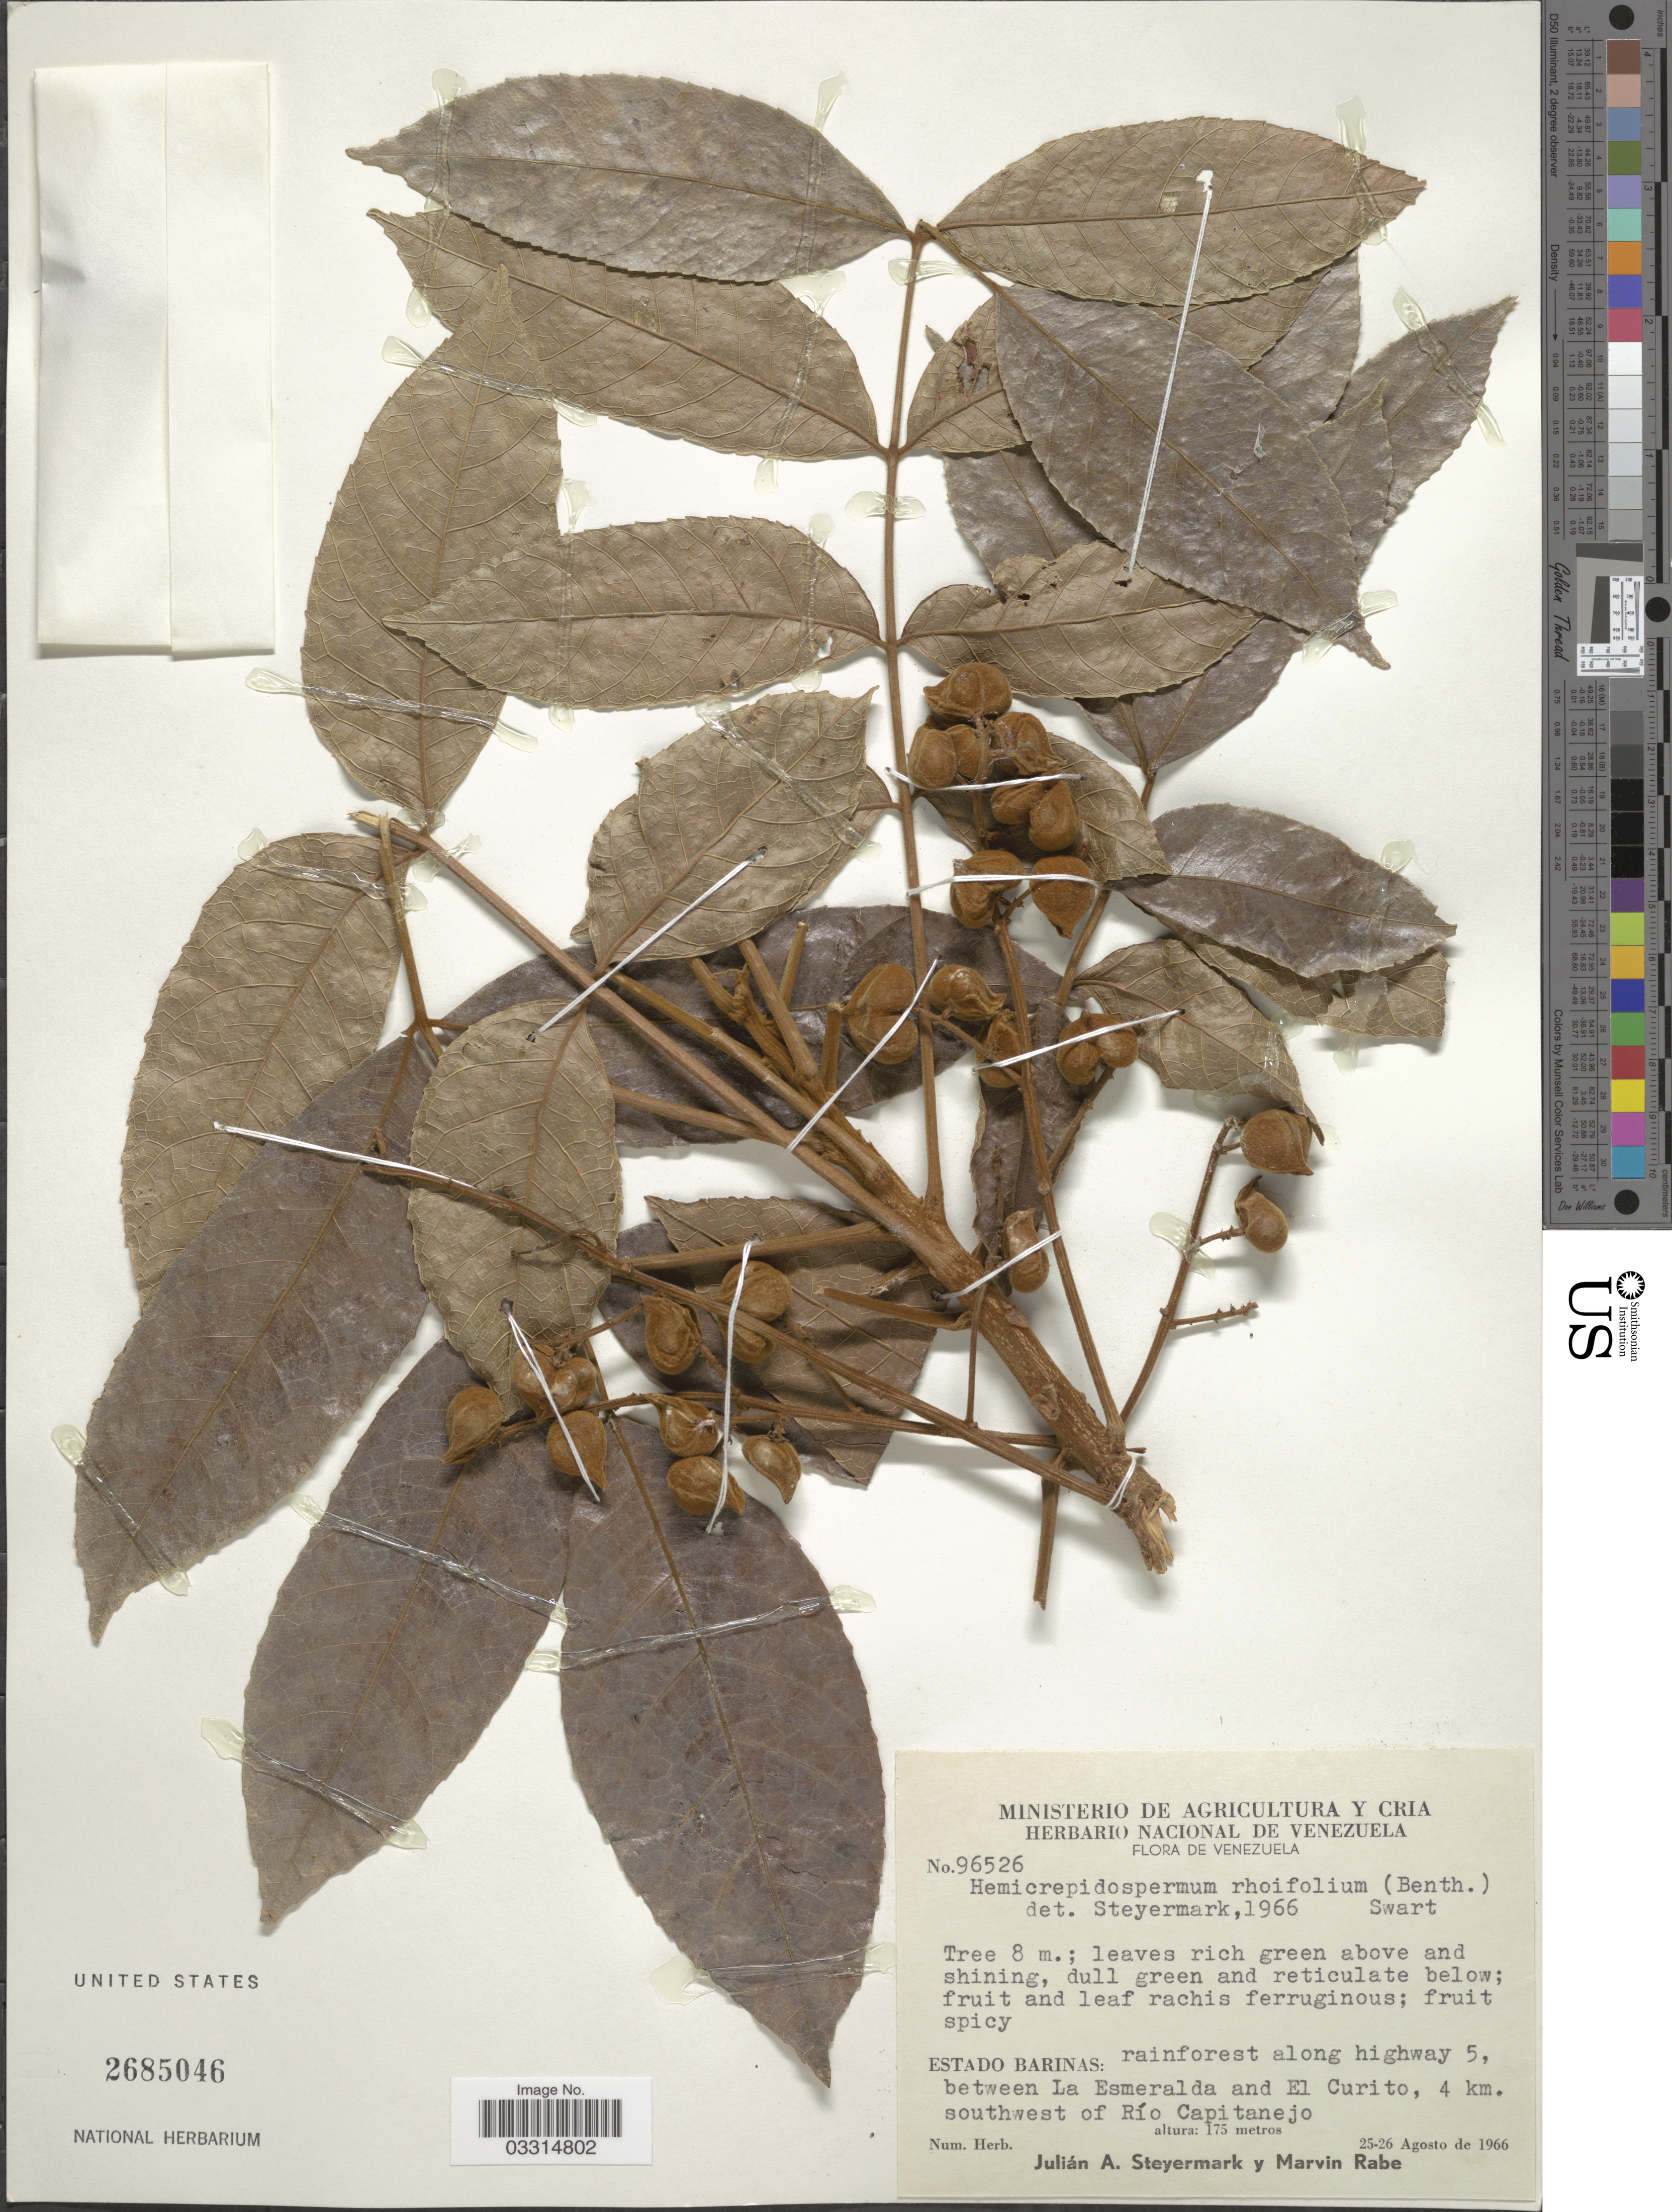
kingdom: Plantae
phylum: Tracheophyta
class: Magnoliopsida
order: Sapindales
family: Burseraceae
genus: Protium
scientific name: Protium rhoifolium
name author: (Benth.) Byng & Christenh.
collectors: J. Steyermark & M. Rabe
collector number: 96526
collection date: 1966-08-25/1966-08-26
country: Venezuela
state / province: Barinas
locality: Rainforest along highway 5, between La Esmeralda and El Curito, 4 km. southwest of Río Capitanejo.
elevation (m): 175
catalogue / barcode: US 2685046